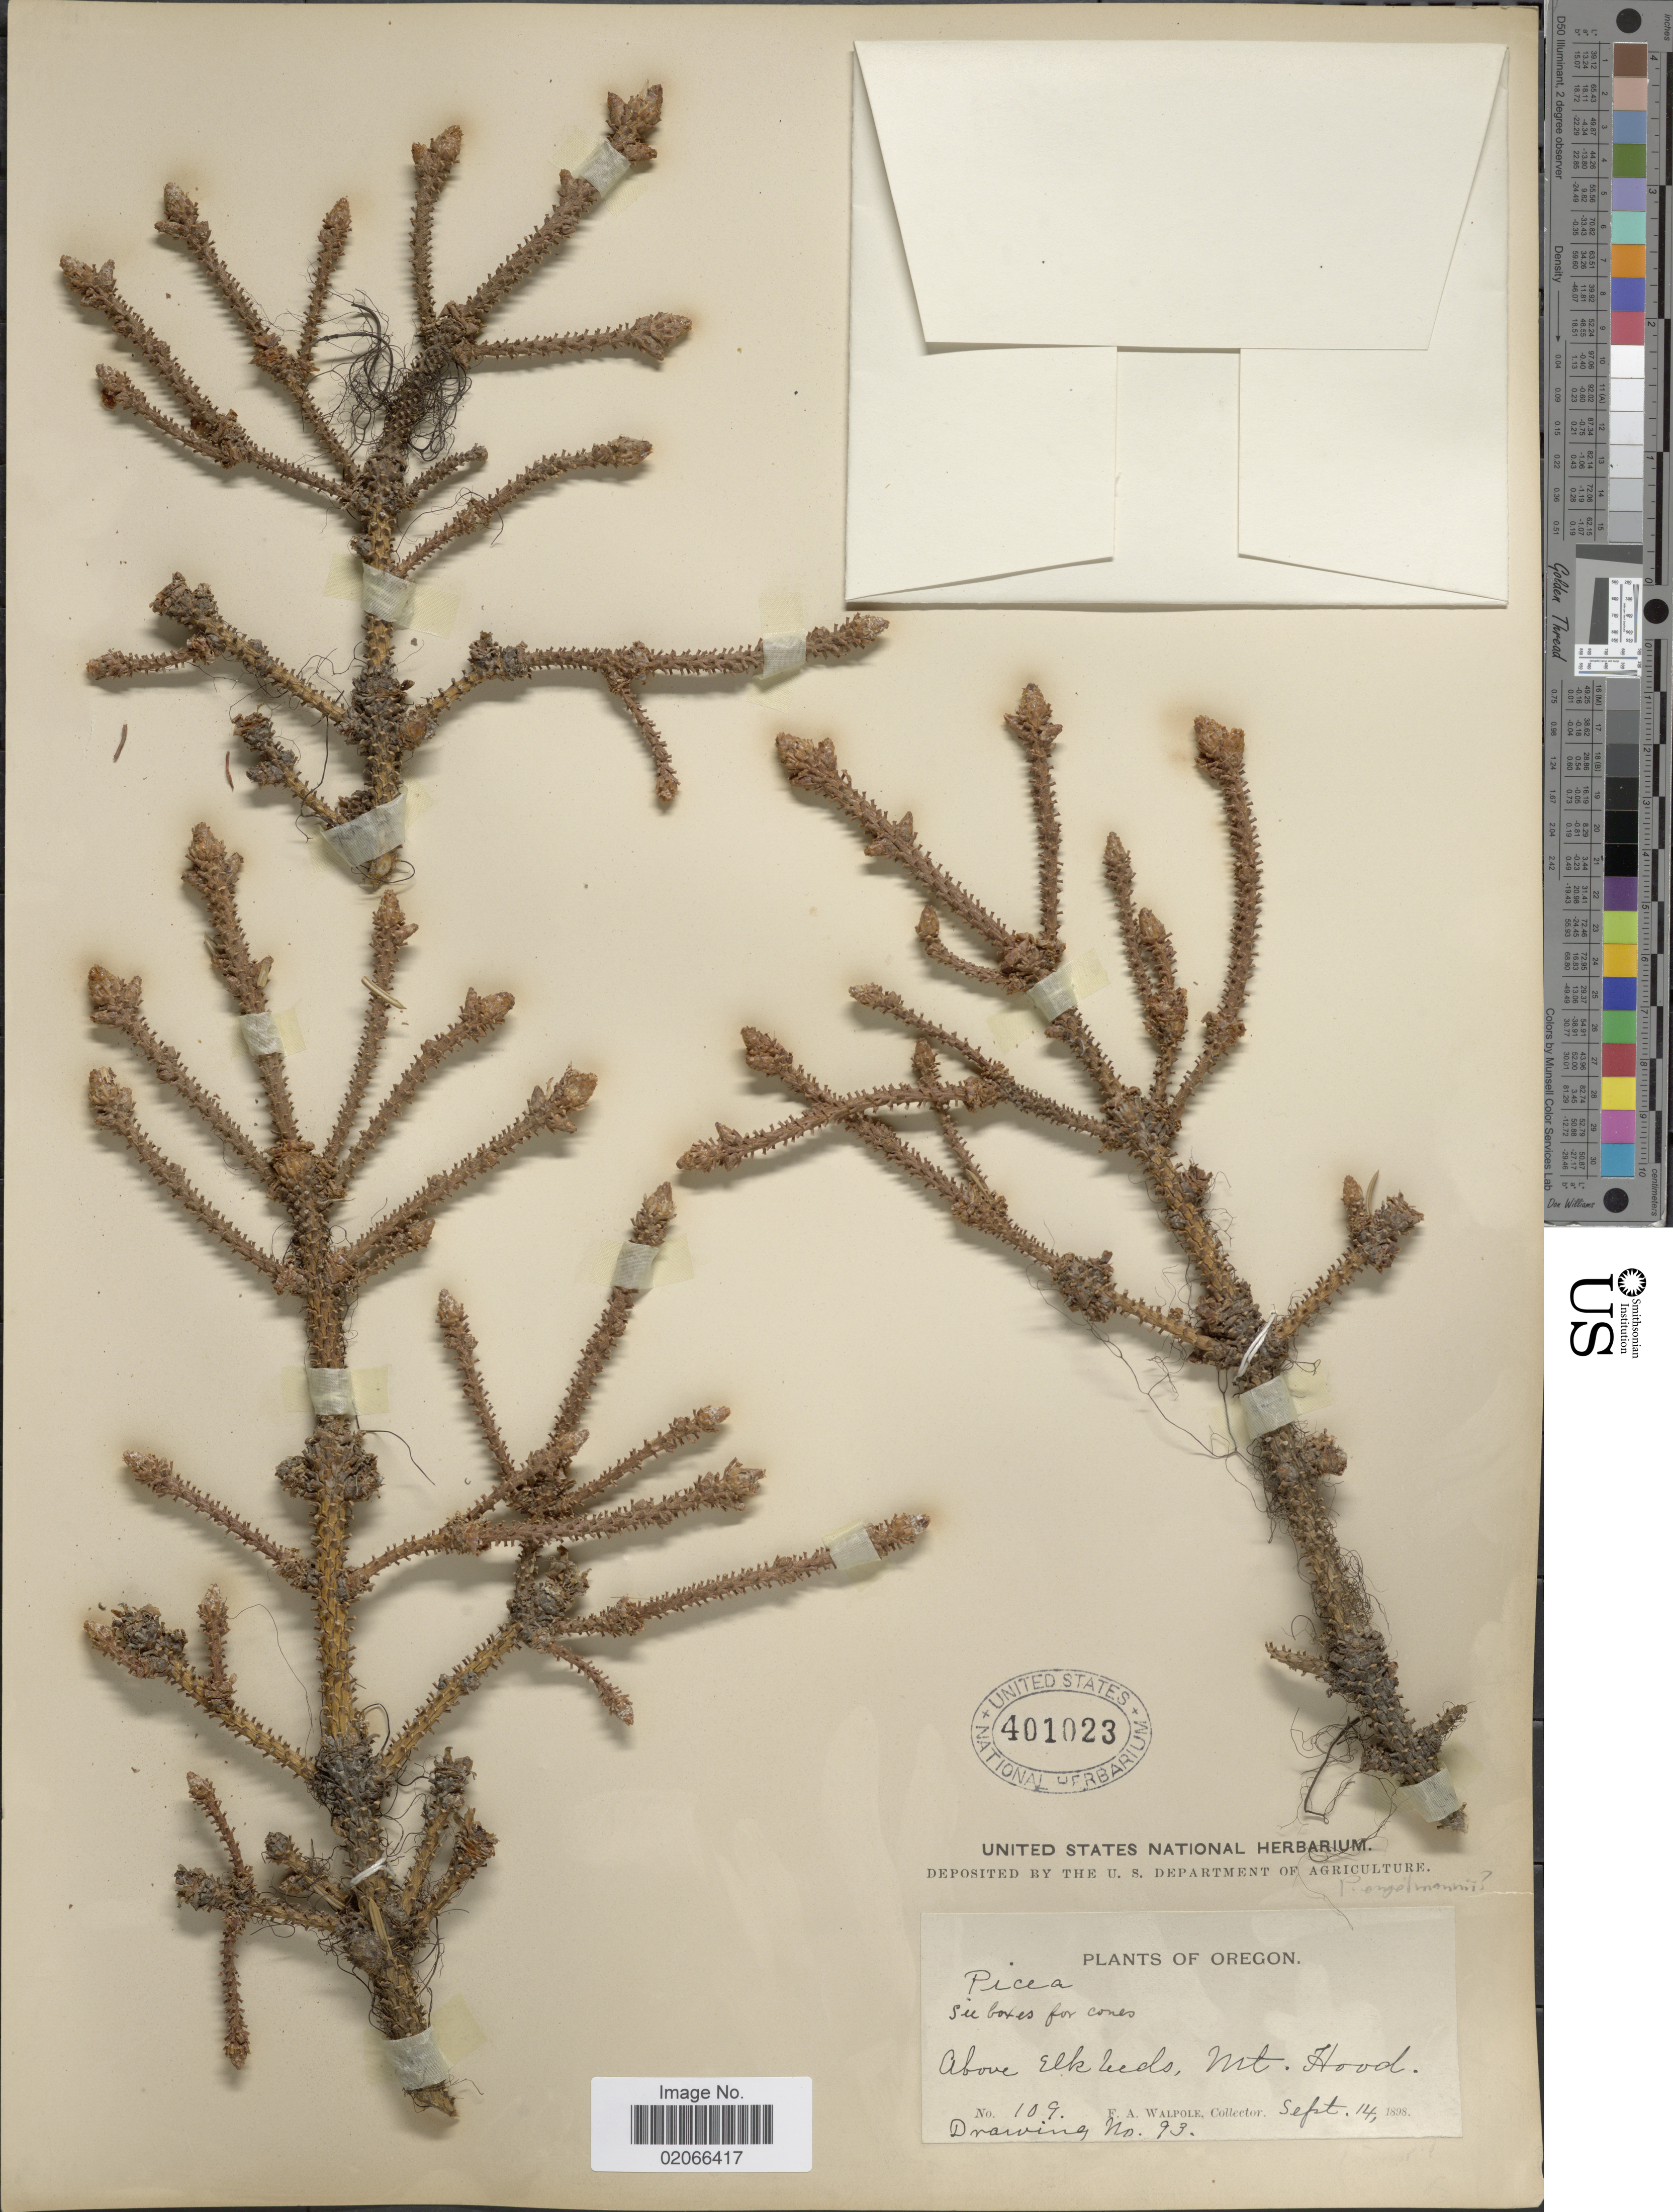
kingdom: Plantae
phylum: Tracheophyta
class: Pinopsida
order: Pinales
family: Pinaceae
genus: Picea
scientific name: Picea engelmannii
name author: Parry ex Engelm.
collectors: F. Walpole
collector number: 109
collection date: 1898-10-14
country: United States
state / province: Oregon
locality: Above Elk beds, Mt. Hood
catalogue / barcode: US 401023